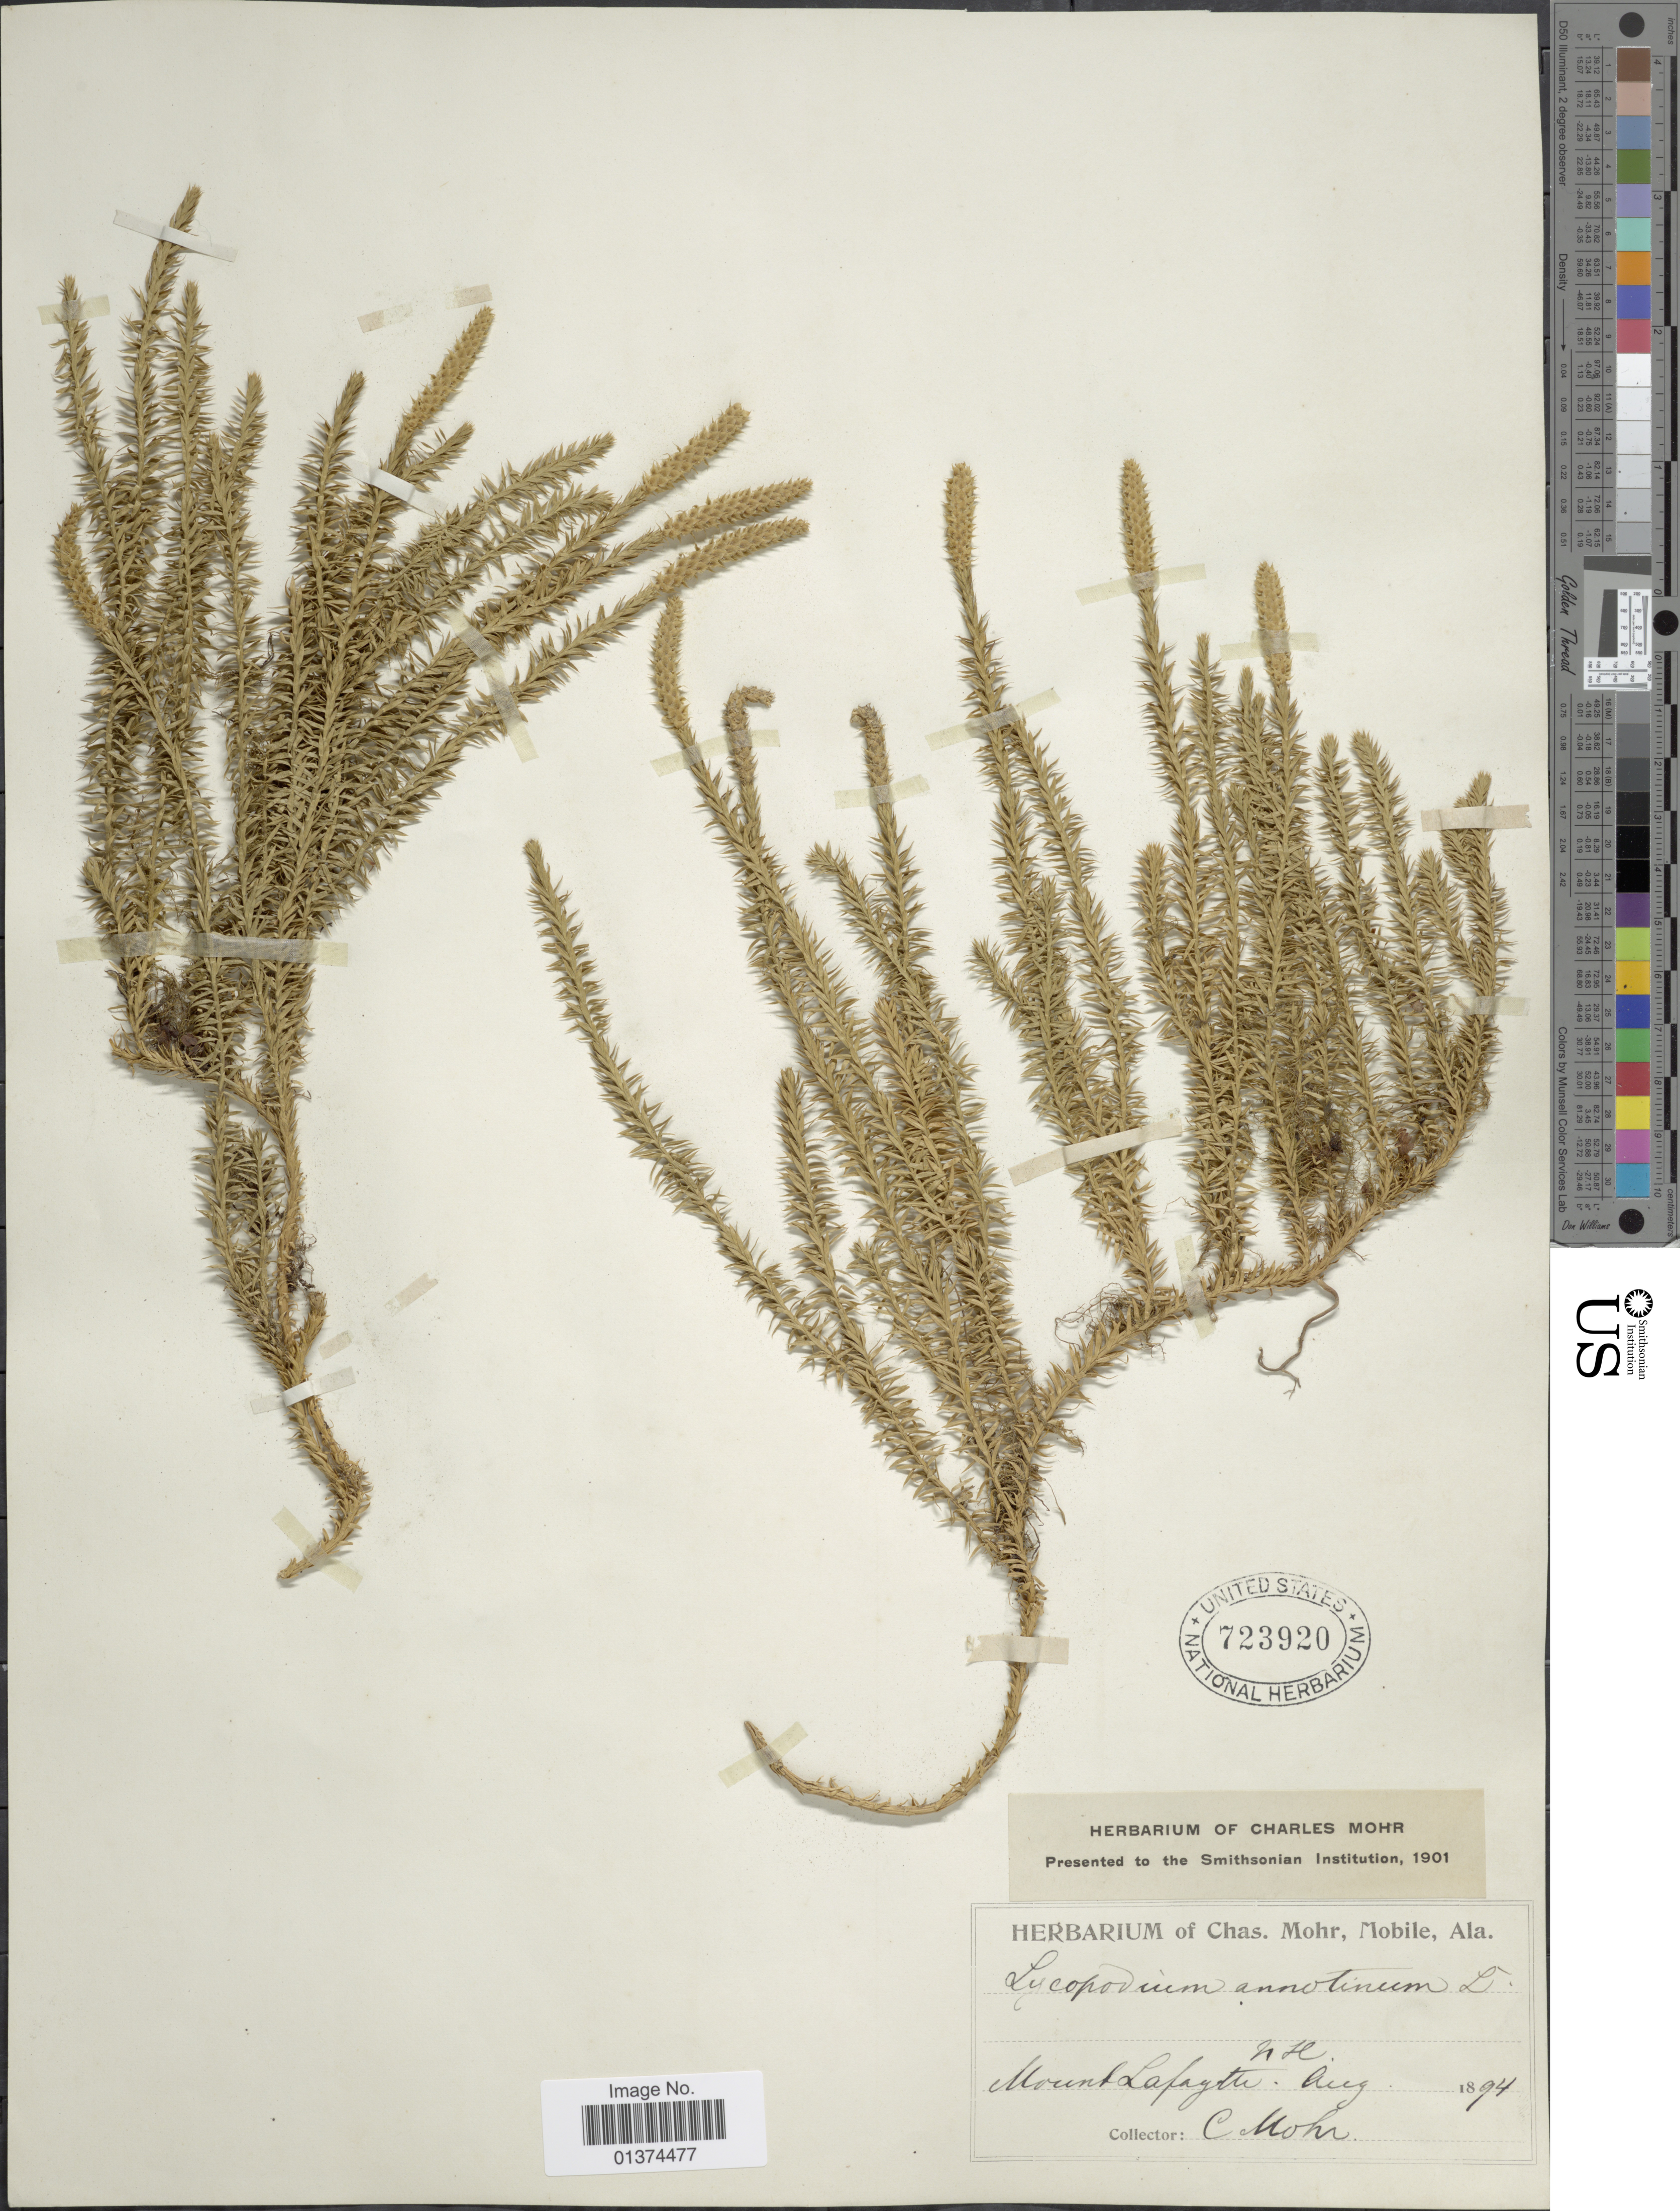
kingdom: Plantae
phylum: Tracheophyta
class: Lycopodiopsida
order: Lycopodiales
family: Lycopodiaceae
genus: Spinulum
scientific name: Spinulum annotinum subsp. annotinum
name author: (L.) A. Haines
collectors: C. T. Mohr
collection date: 1894-08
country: United States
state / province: New Hampshire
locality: Mount Lafayette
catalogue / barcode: US 723920